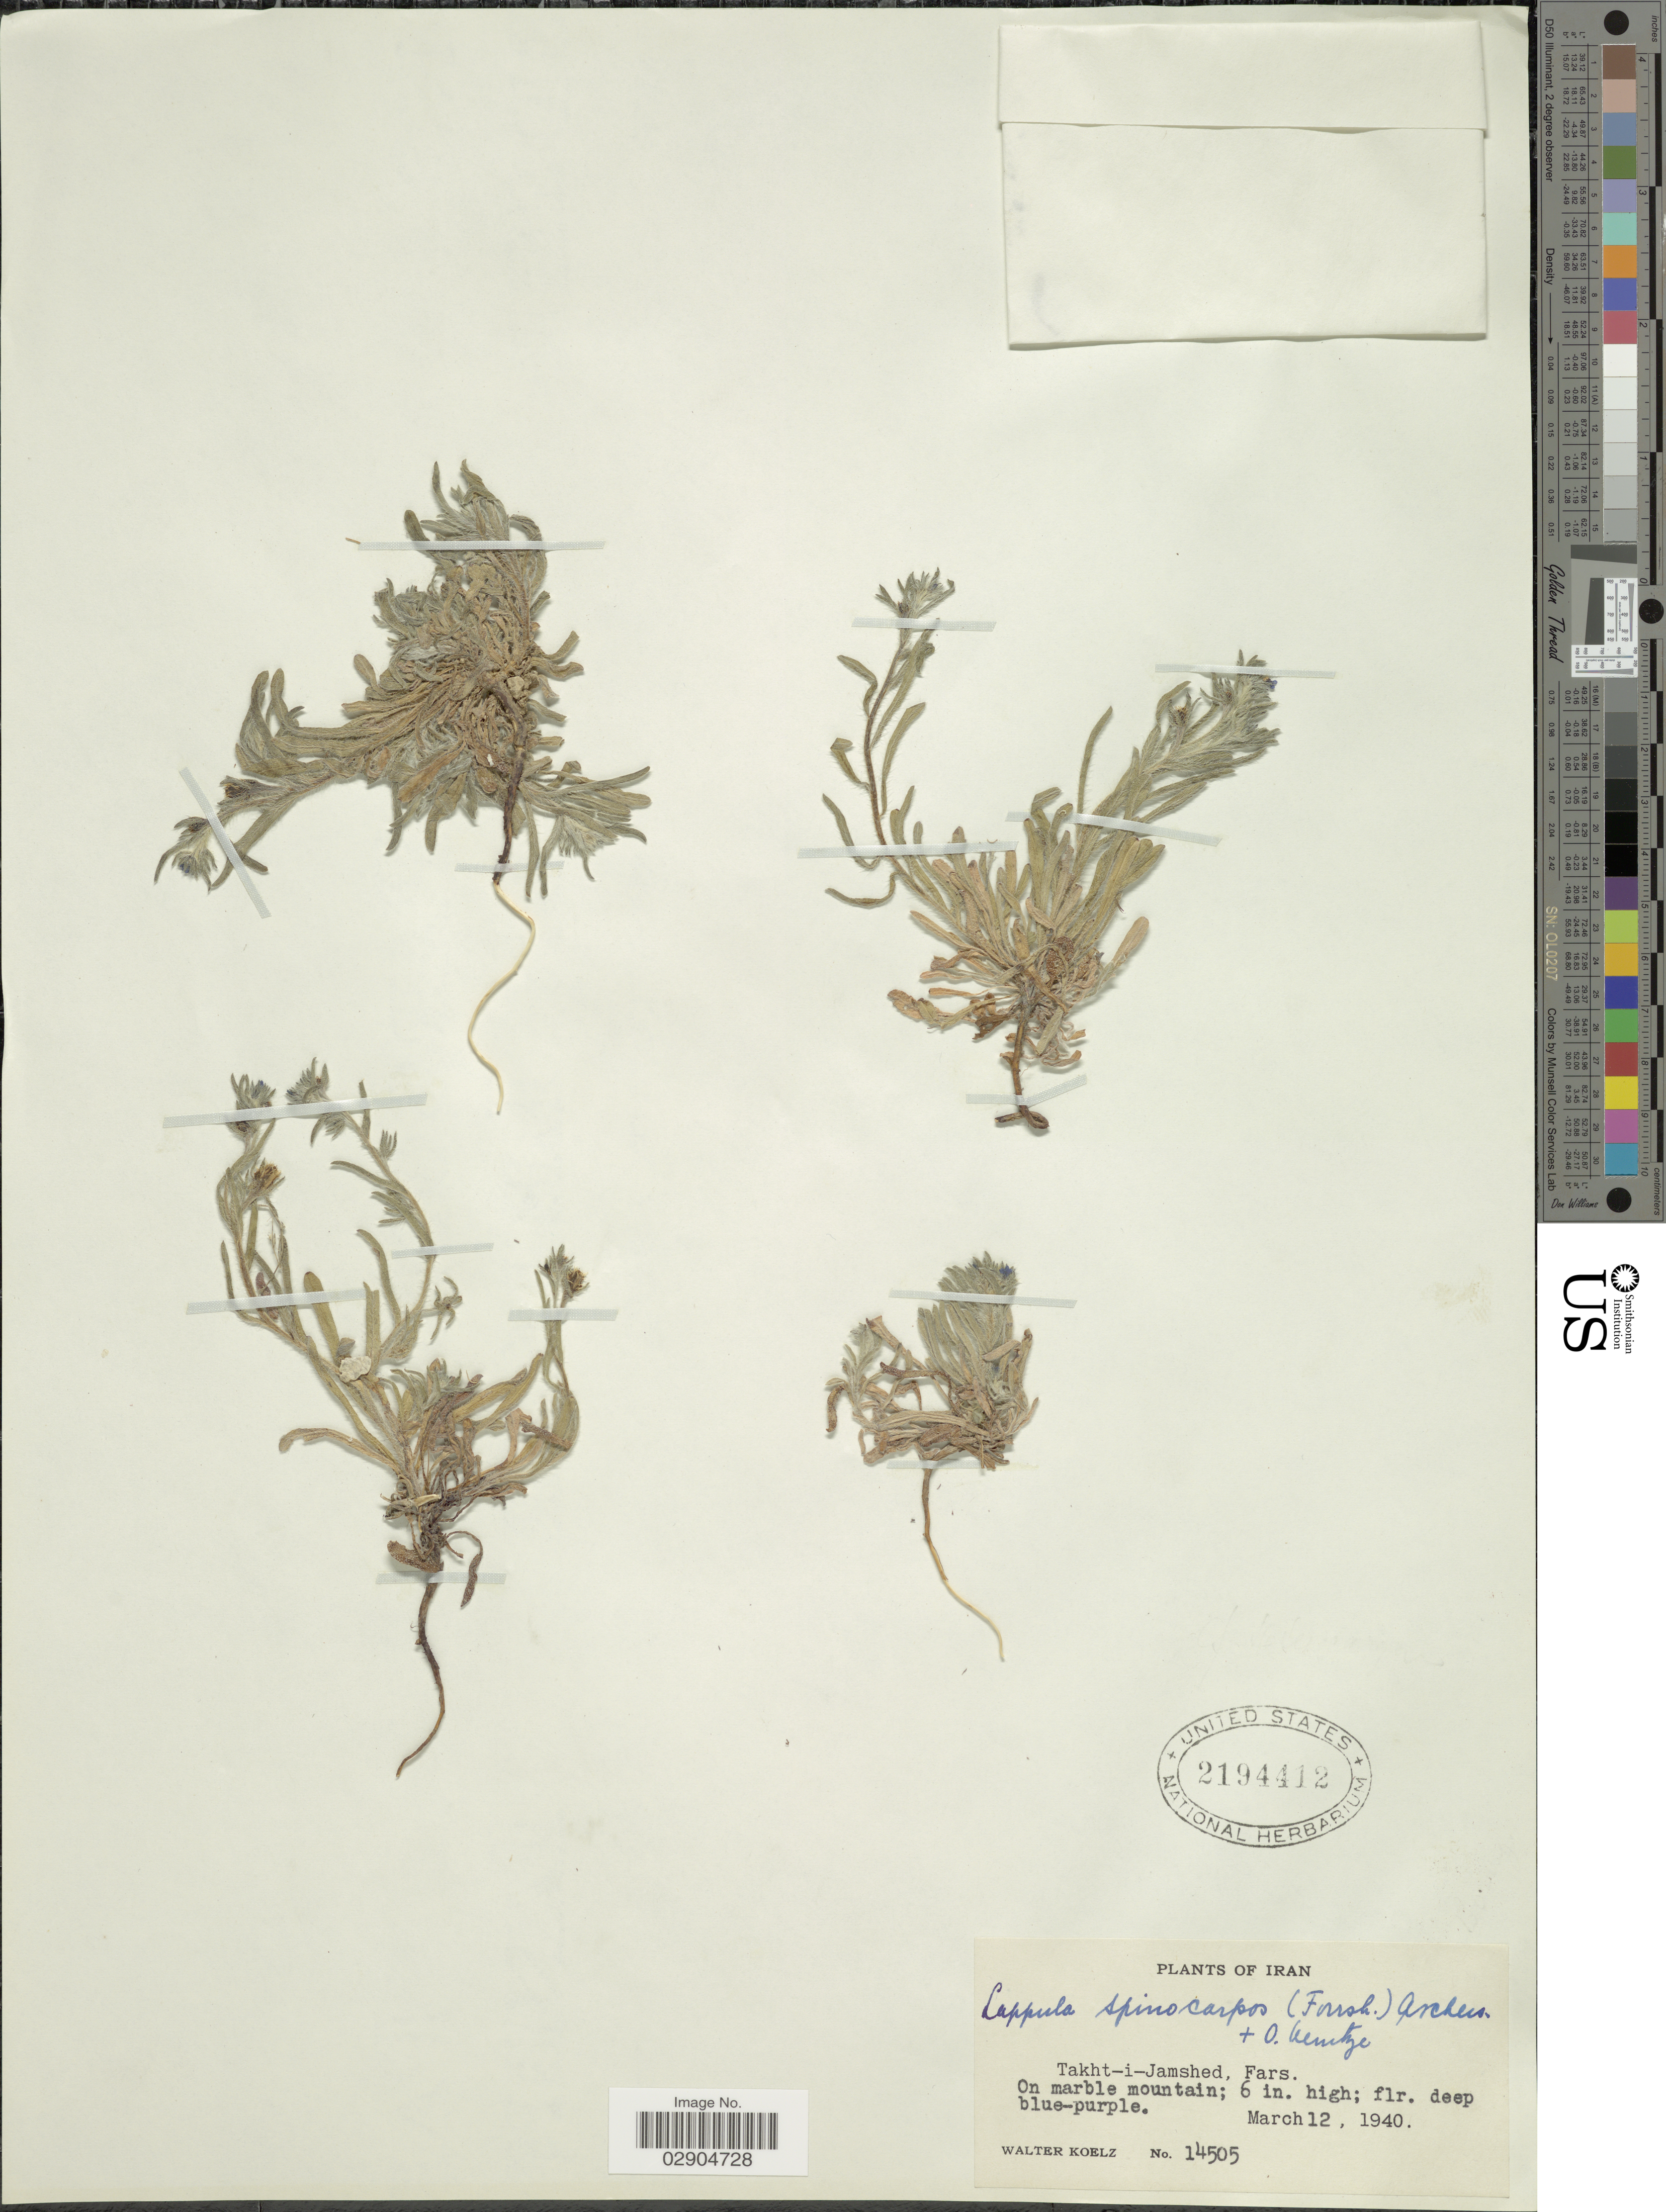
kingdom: Plantae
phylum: Tracheophyta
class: Magnoliopsida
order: Boraginales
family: Boraginaceae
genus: Lappula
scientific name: Lappula spinocarpos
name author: (Forssk.) Asch. ex Kuntze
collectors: W. N. Koelz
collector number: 14505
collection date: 1940-03-12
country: Iran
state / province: Fars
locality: Takht-i-Jamshed, Fars.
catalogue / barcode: US 2194412